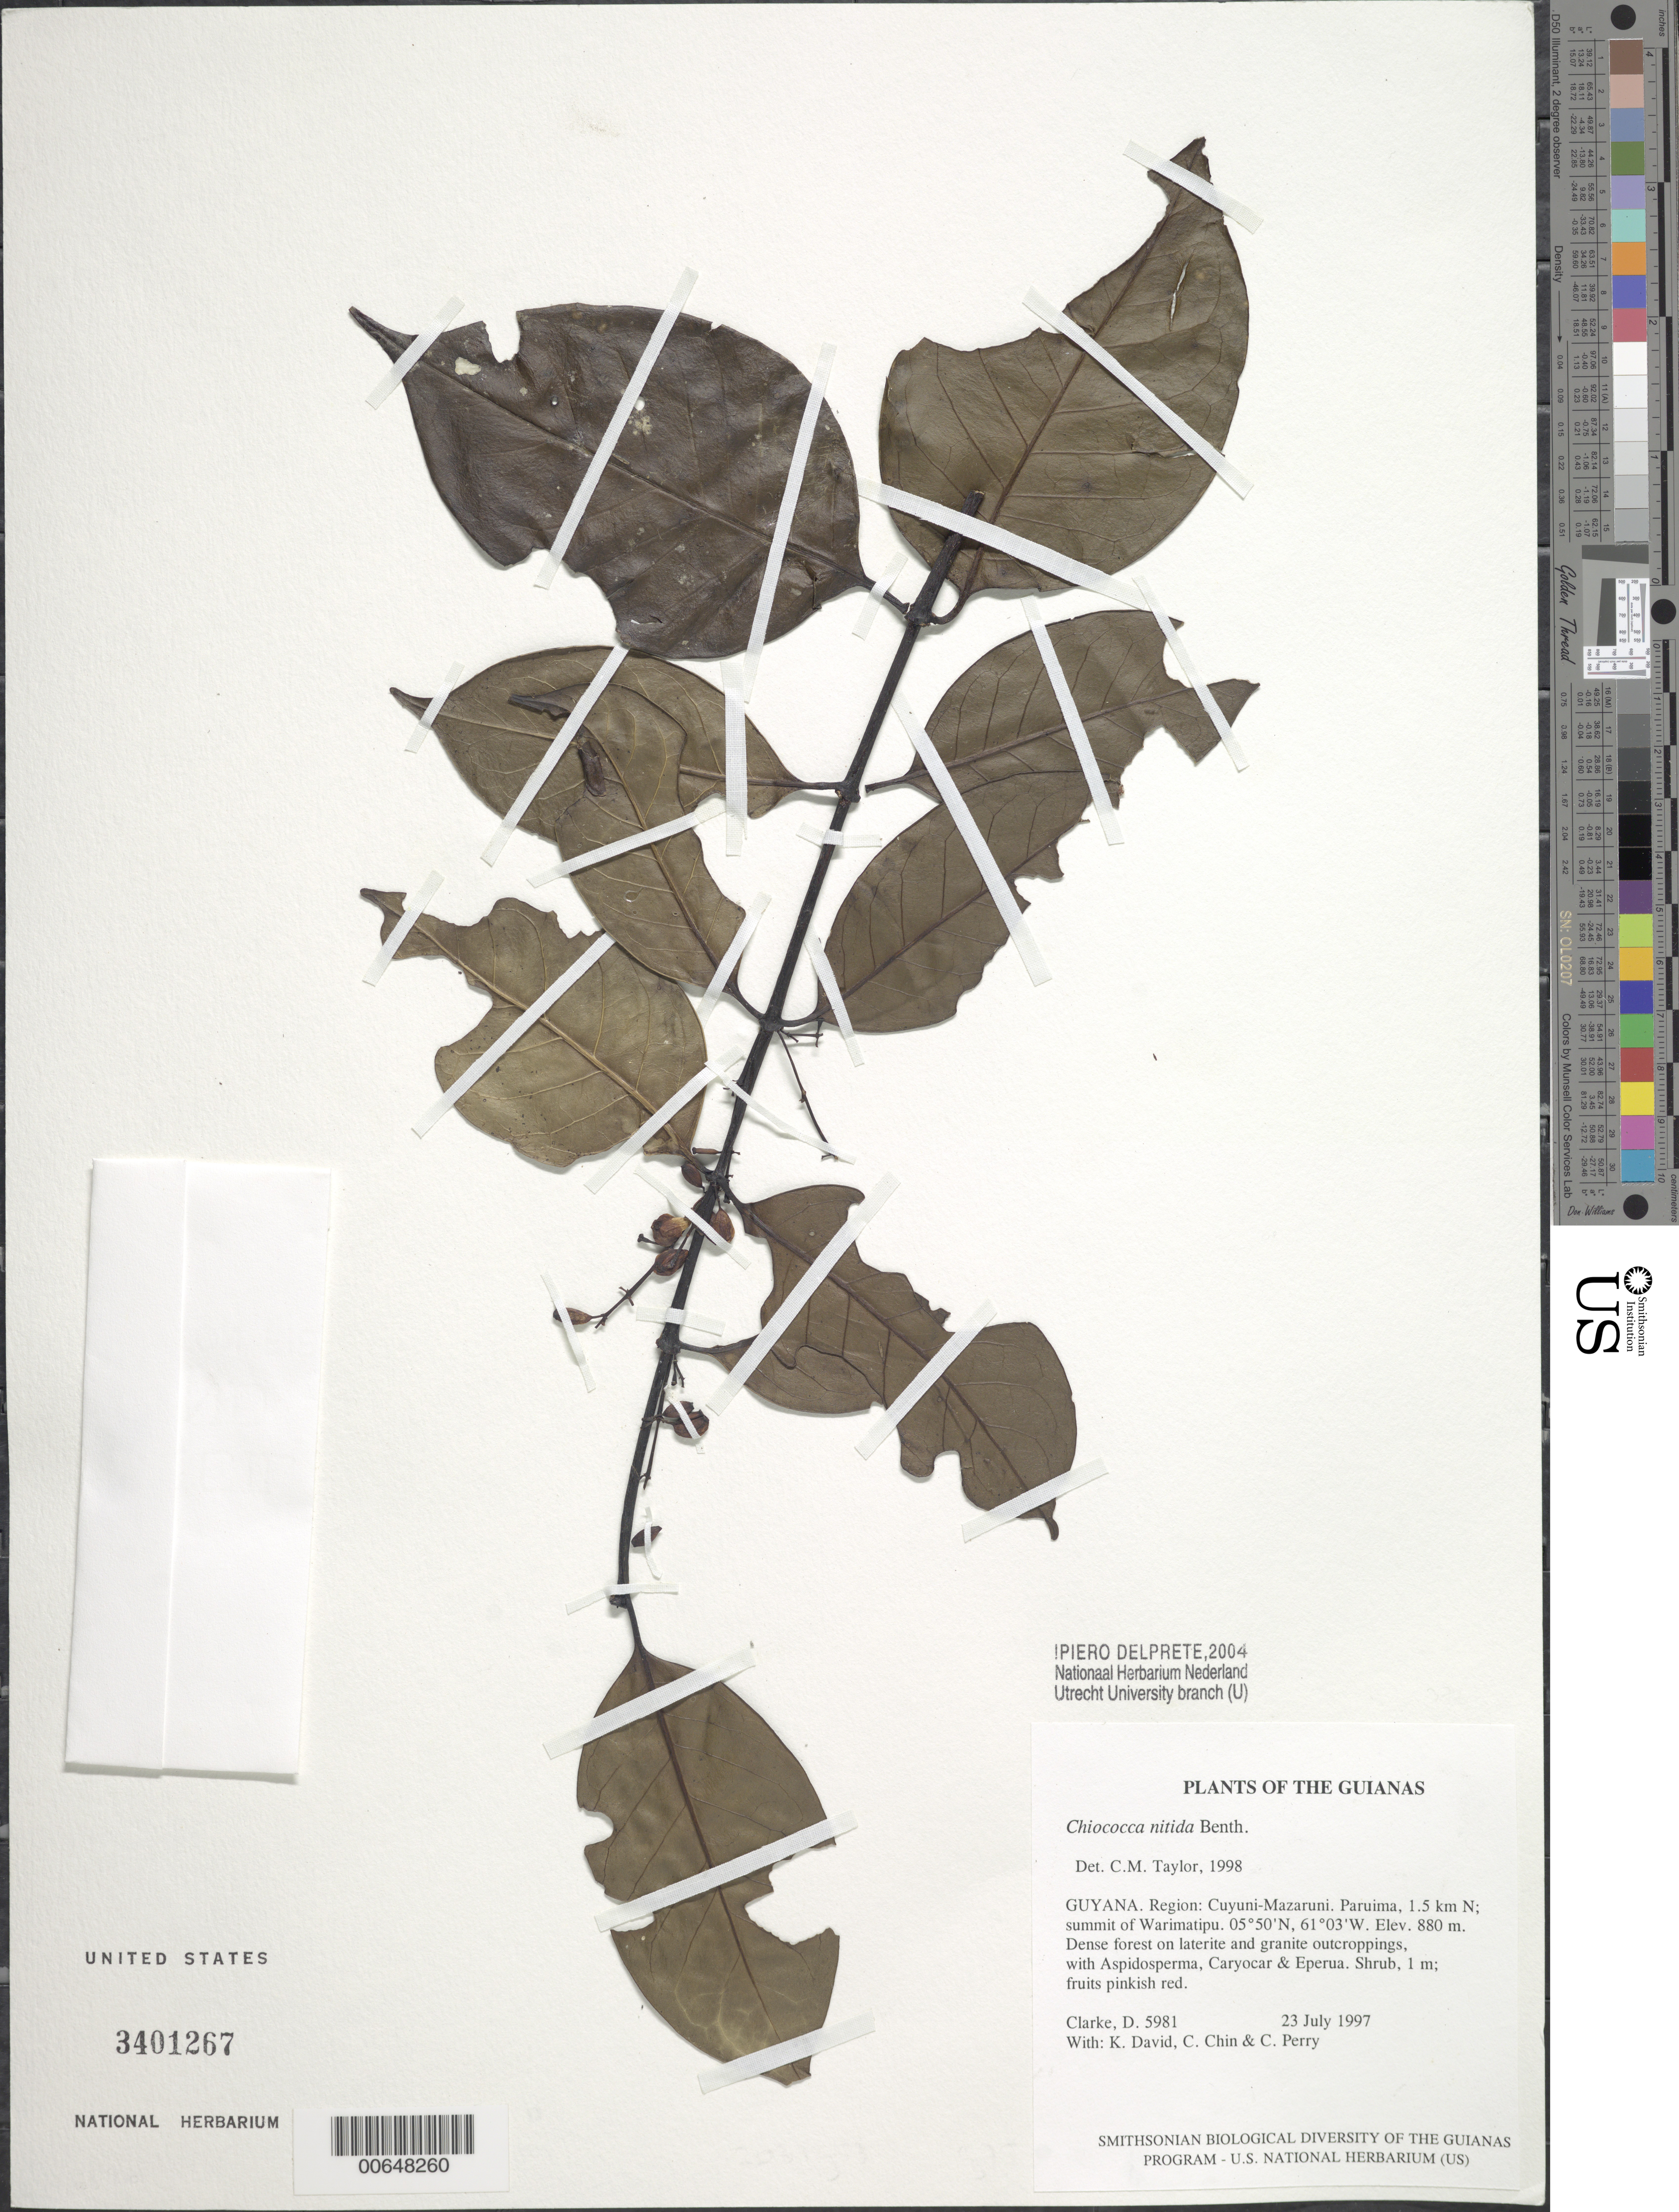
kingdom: Plantae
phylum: Tracheophyta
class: Magnoliopsida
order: Gentianales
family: Rubiaceae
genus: Chiococca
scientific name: Chiococca nitida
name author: Benth.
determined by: Delprete, P. G., Herb. de Guyane Cay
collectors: H. D. Clarke, K. David, C. Chin & C. Perry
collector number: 5981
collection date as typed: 23 July 1997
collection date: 1997-07-23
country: Guyana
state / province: Cuyuni-Mazaruni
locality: Paruima, 1.5 km N; summit of Warimatipu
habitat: Dense forest on laterite and granite outcroppings, with Aspidosperma, Caryocar & Eperua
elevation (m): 880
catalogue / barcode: US 3401267